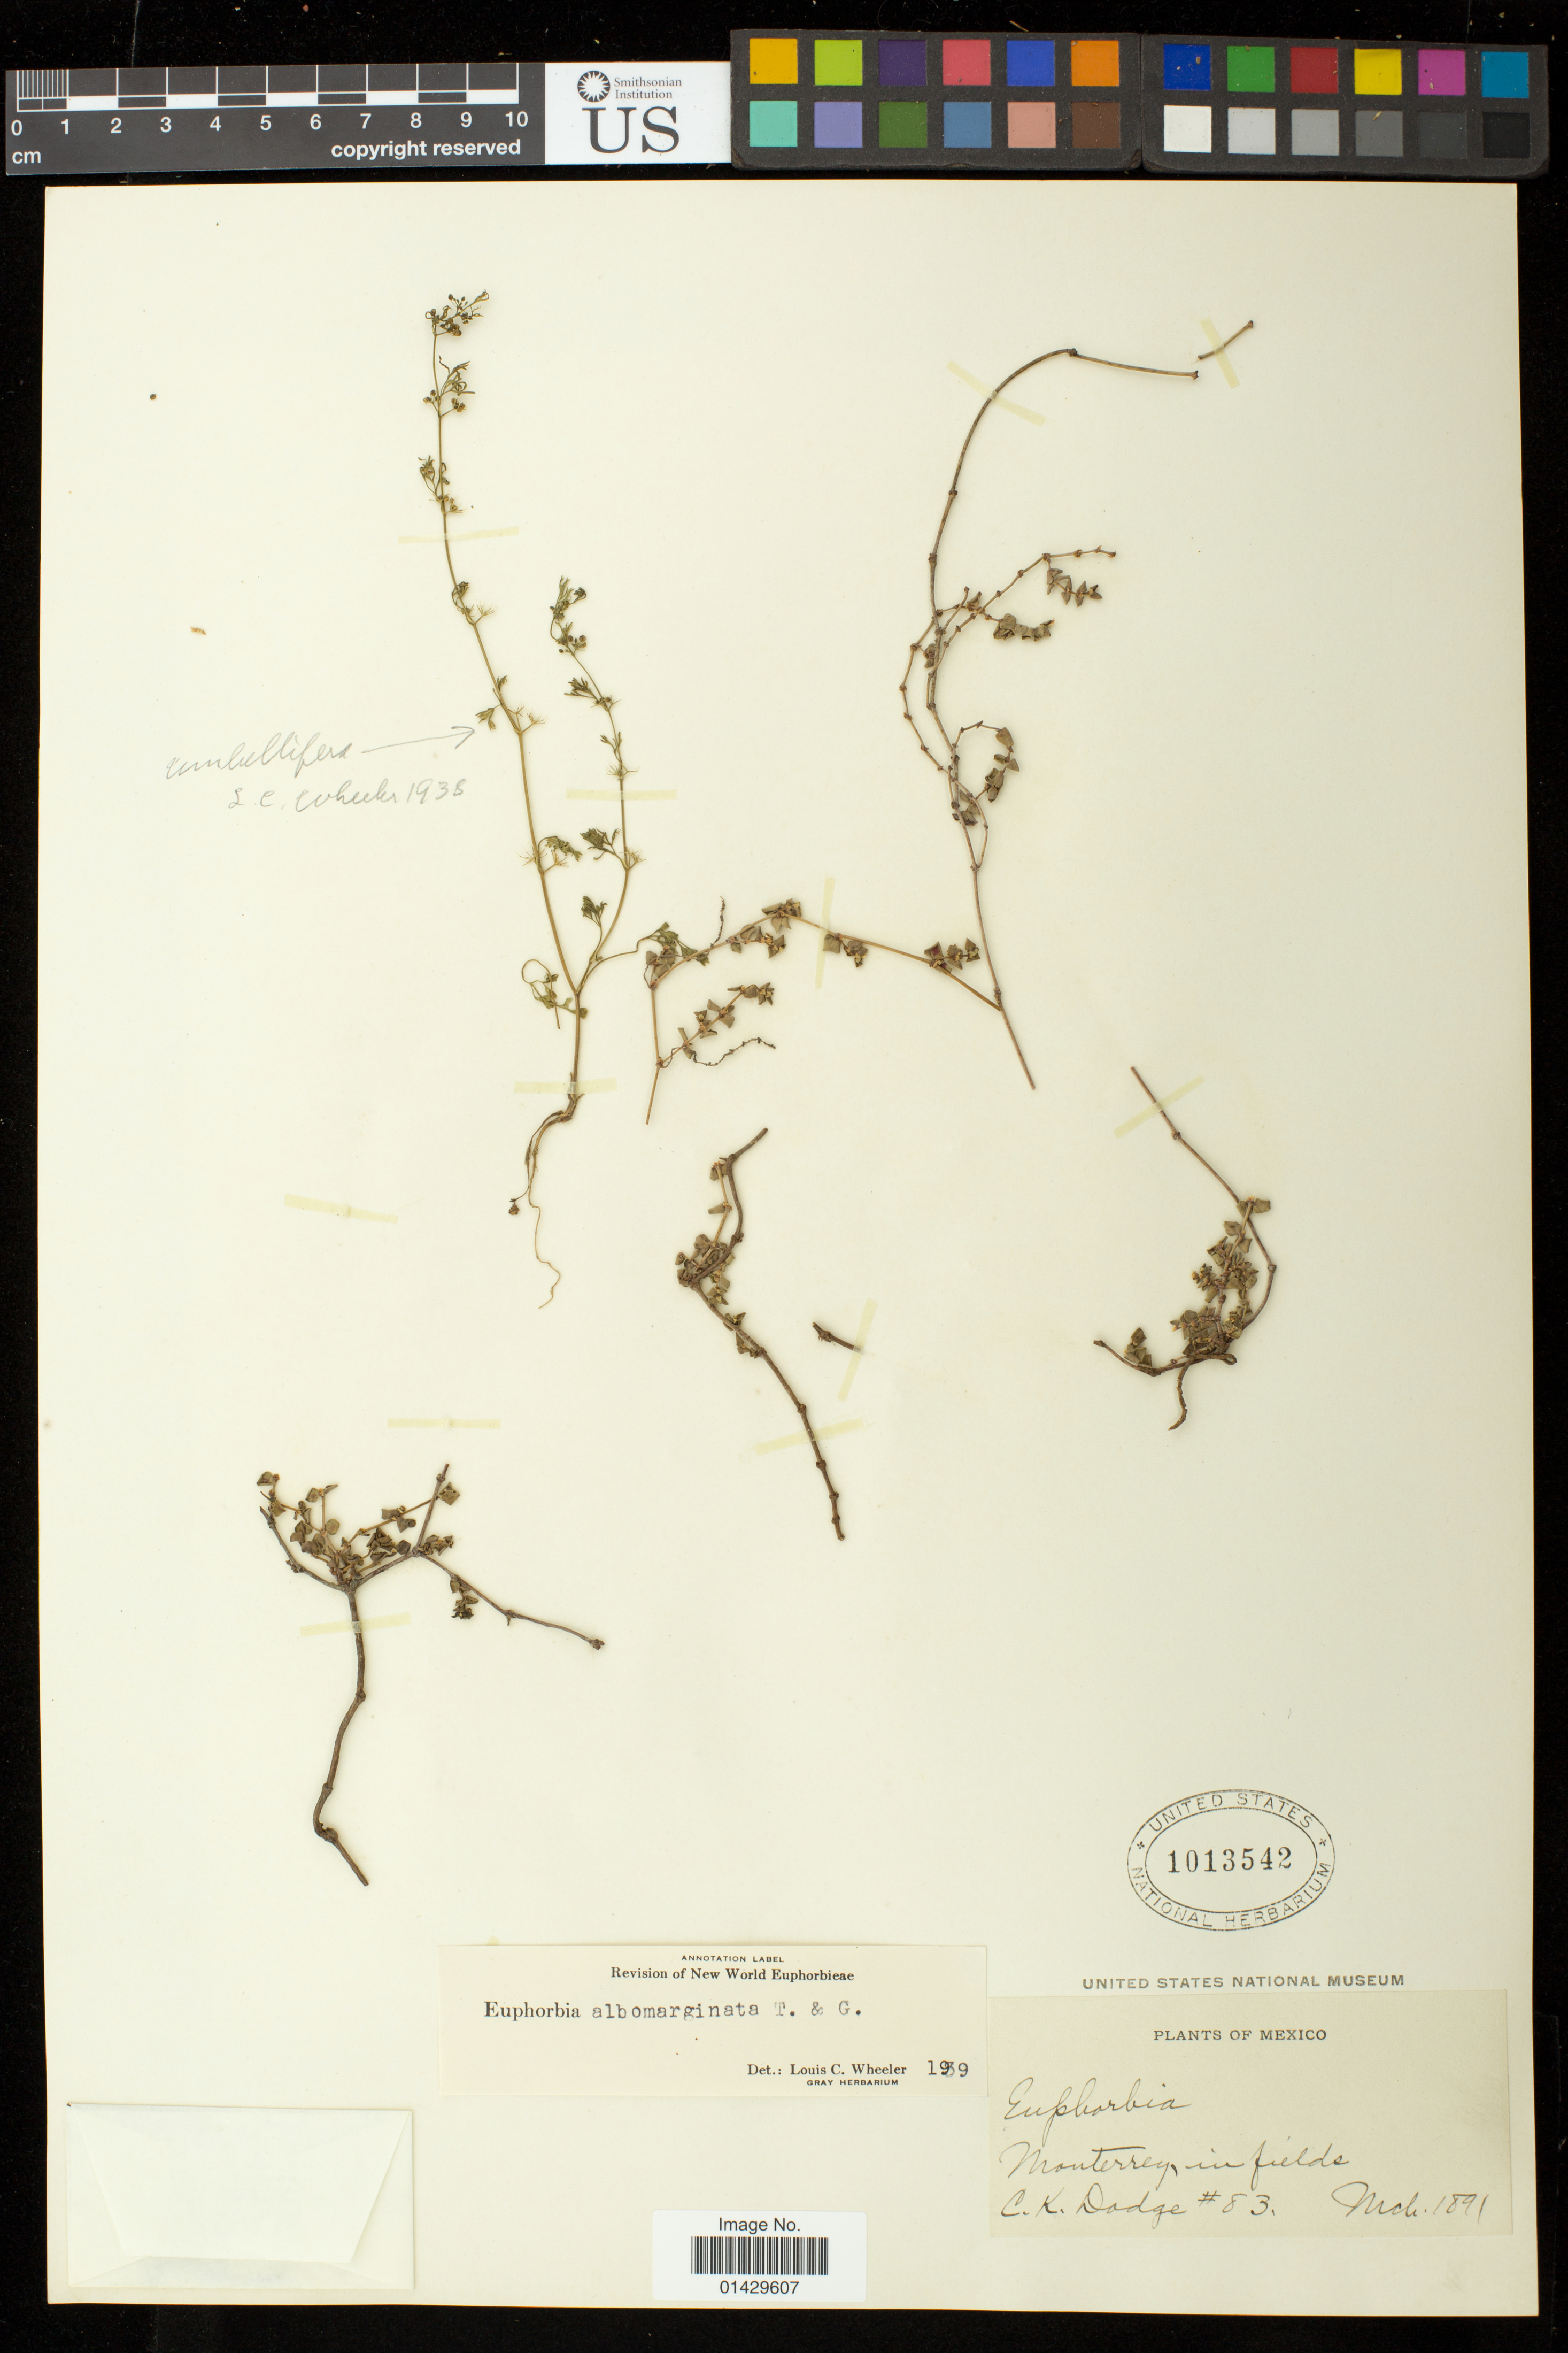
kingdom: Plantae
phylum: Tracheophyta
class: Magnoliopsida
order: Malpighiales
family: Euphorbiaceae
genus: Euphorbia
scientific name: Euphorbia albomarginata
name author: Torr. & A. Gray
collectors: C. K. Dodge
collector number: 83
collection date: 1891-03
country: Mexico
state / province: Nuevo León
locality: Monterrey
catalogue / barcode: US 1013542